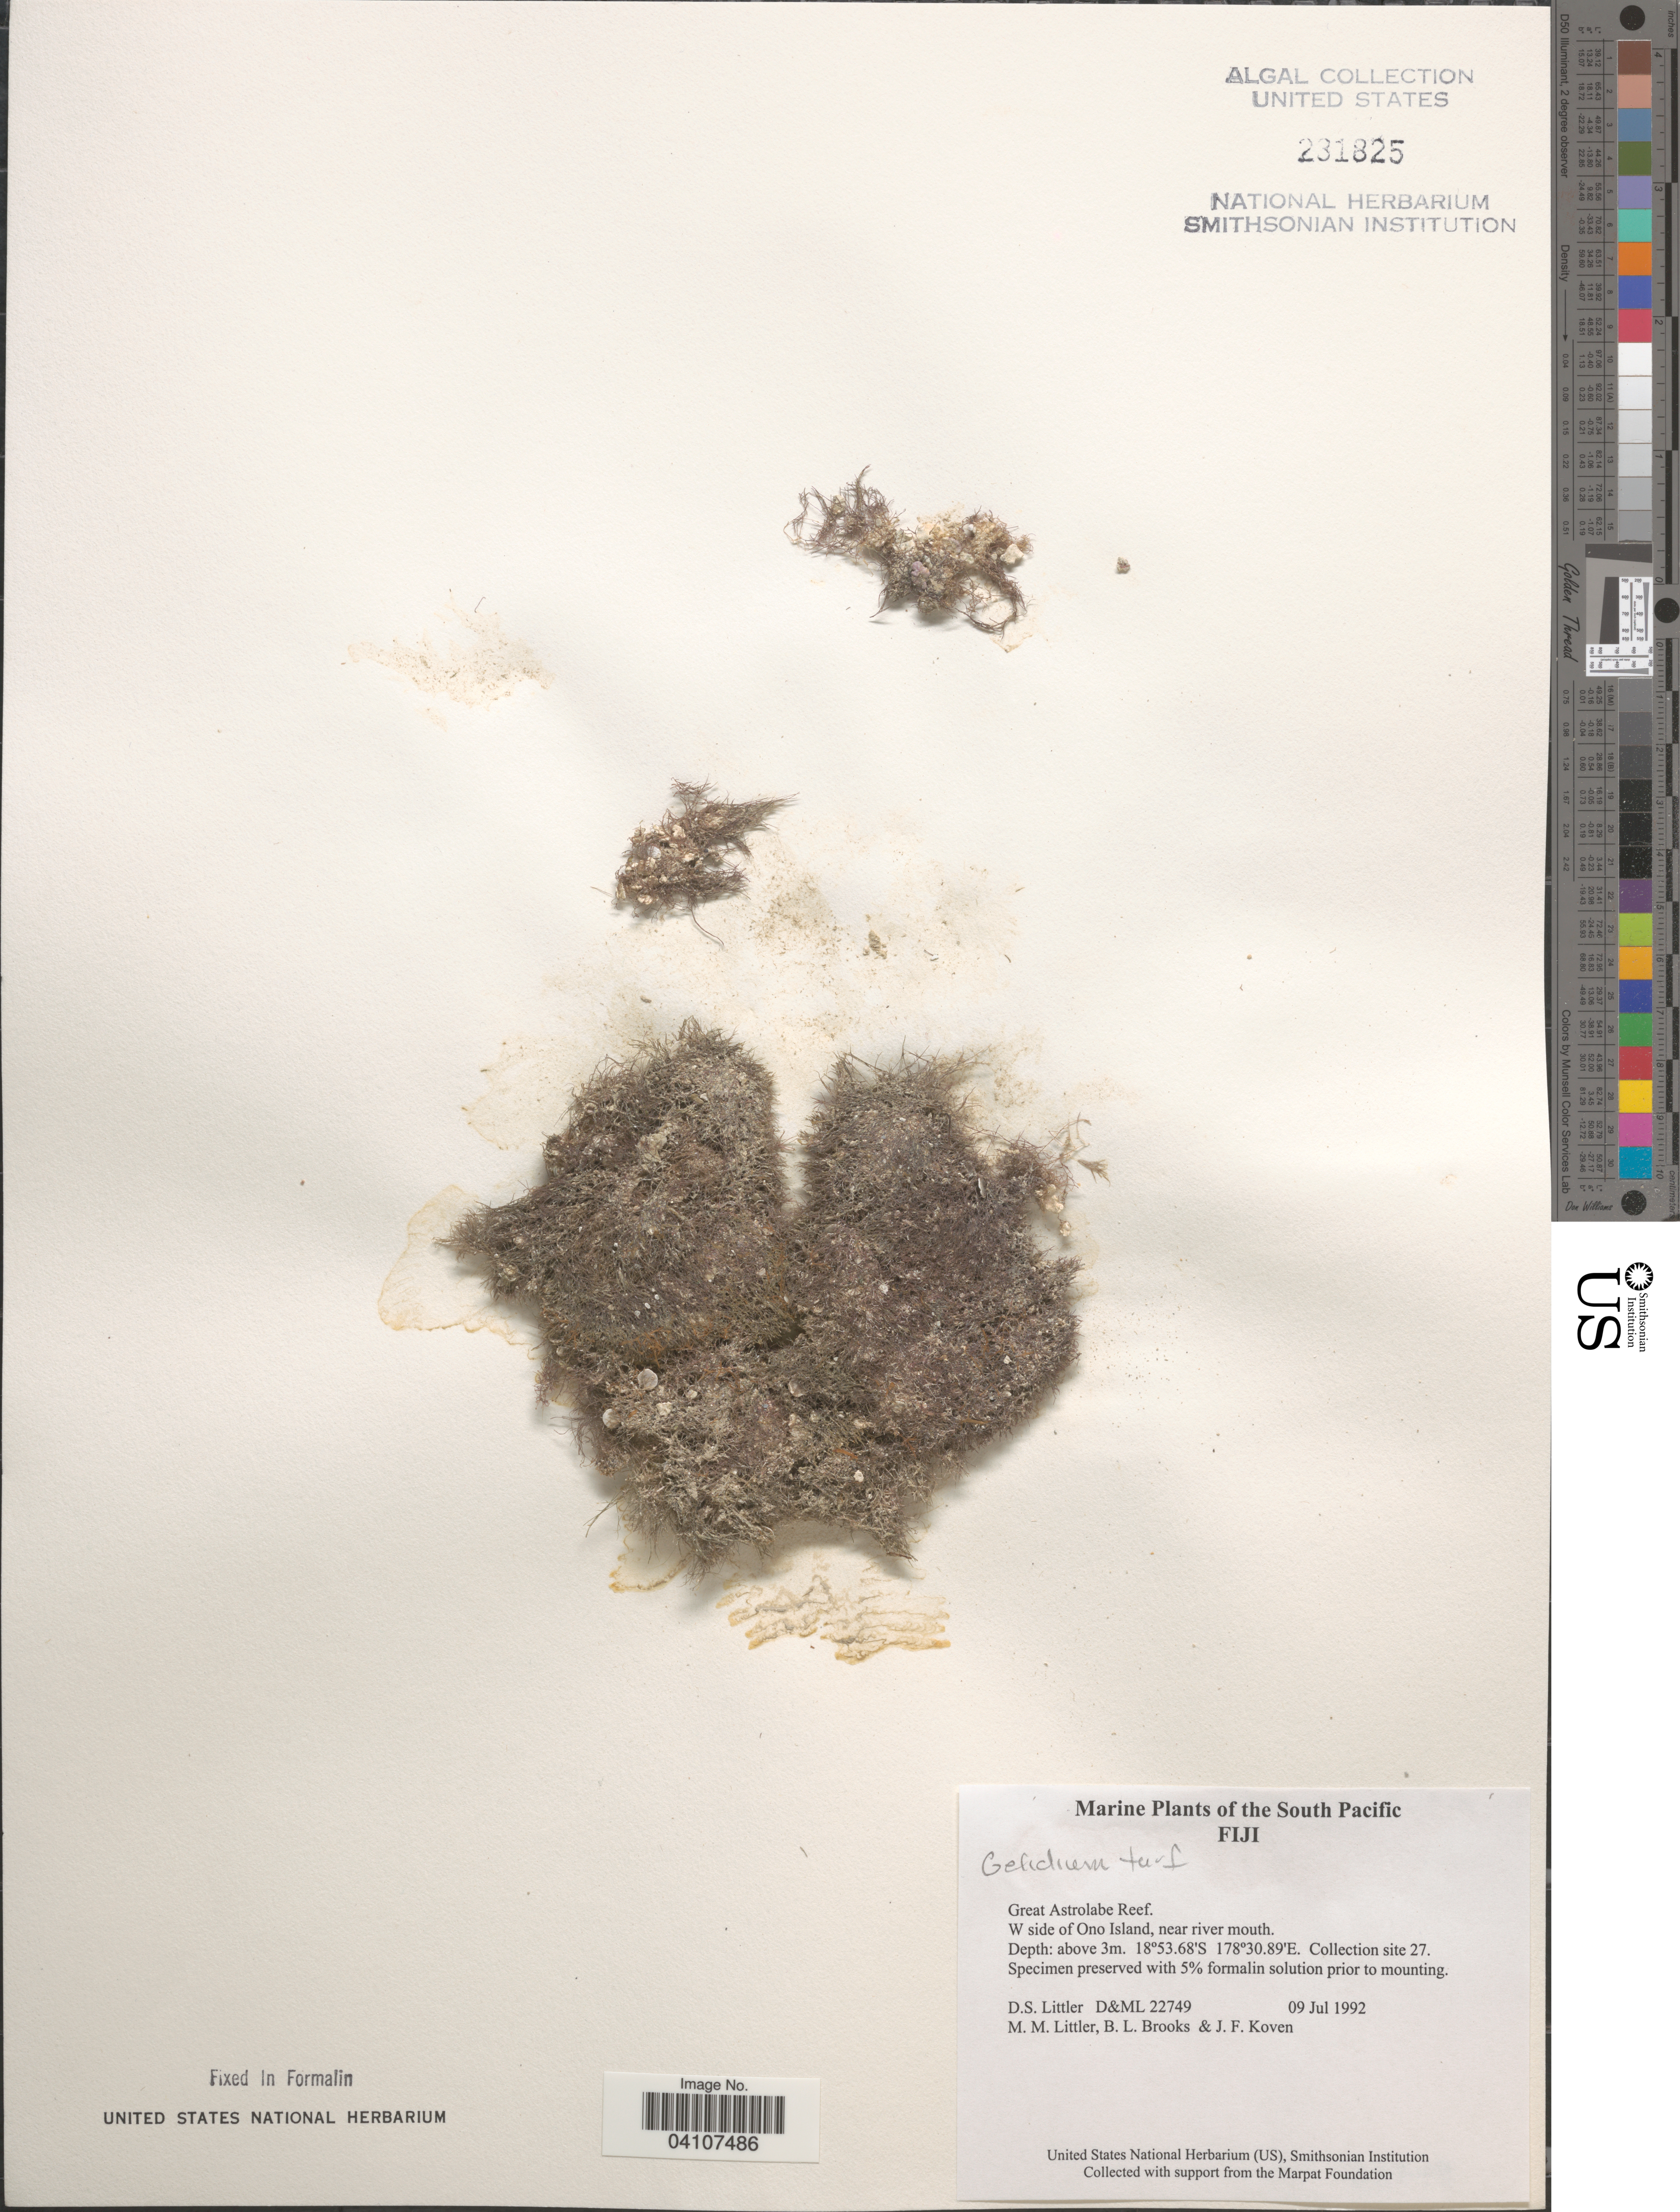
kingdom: Plantae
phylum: Rhodophyta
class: Florideophyceae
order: Gelidiales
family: Gelidiaceae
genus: Gelidium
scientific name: Gelidium sp.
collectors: D. S. Littler, B. Brooks & J. Koven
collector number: D&ML 22749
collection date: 1992-07-09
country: Fiji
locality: The South Pacific. Great Astrolabe Reef. W side of Ono Island, near river mouth. Collection site 27.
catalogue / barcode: US 231825